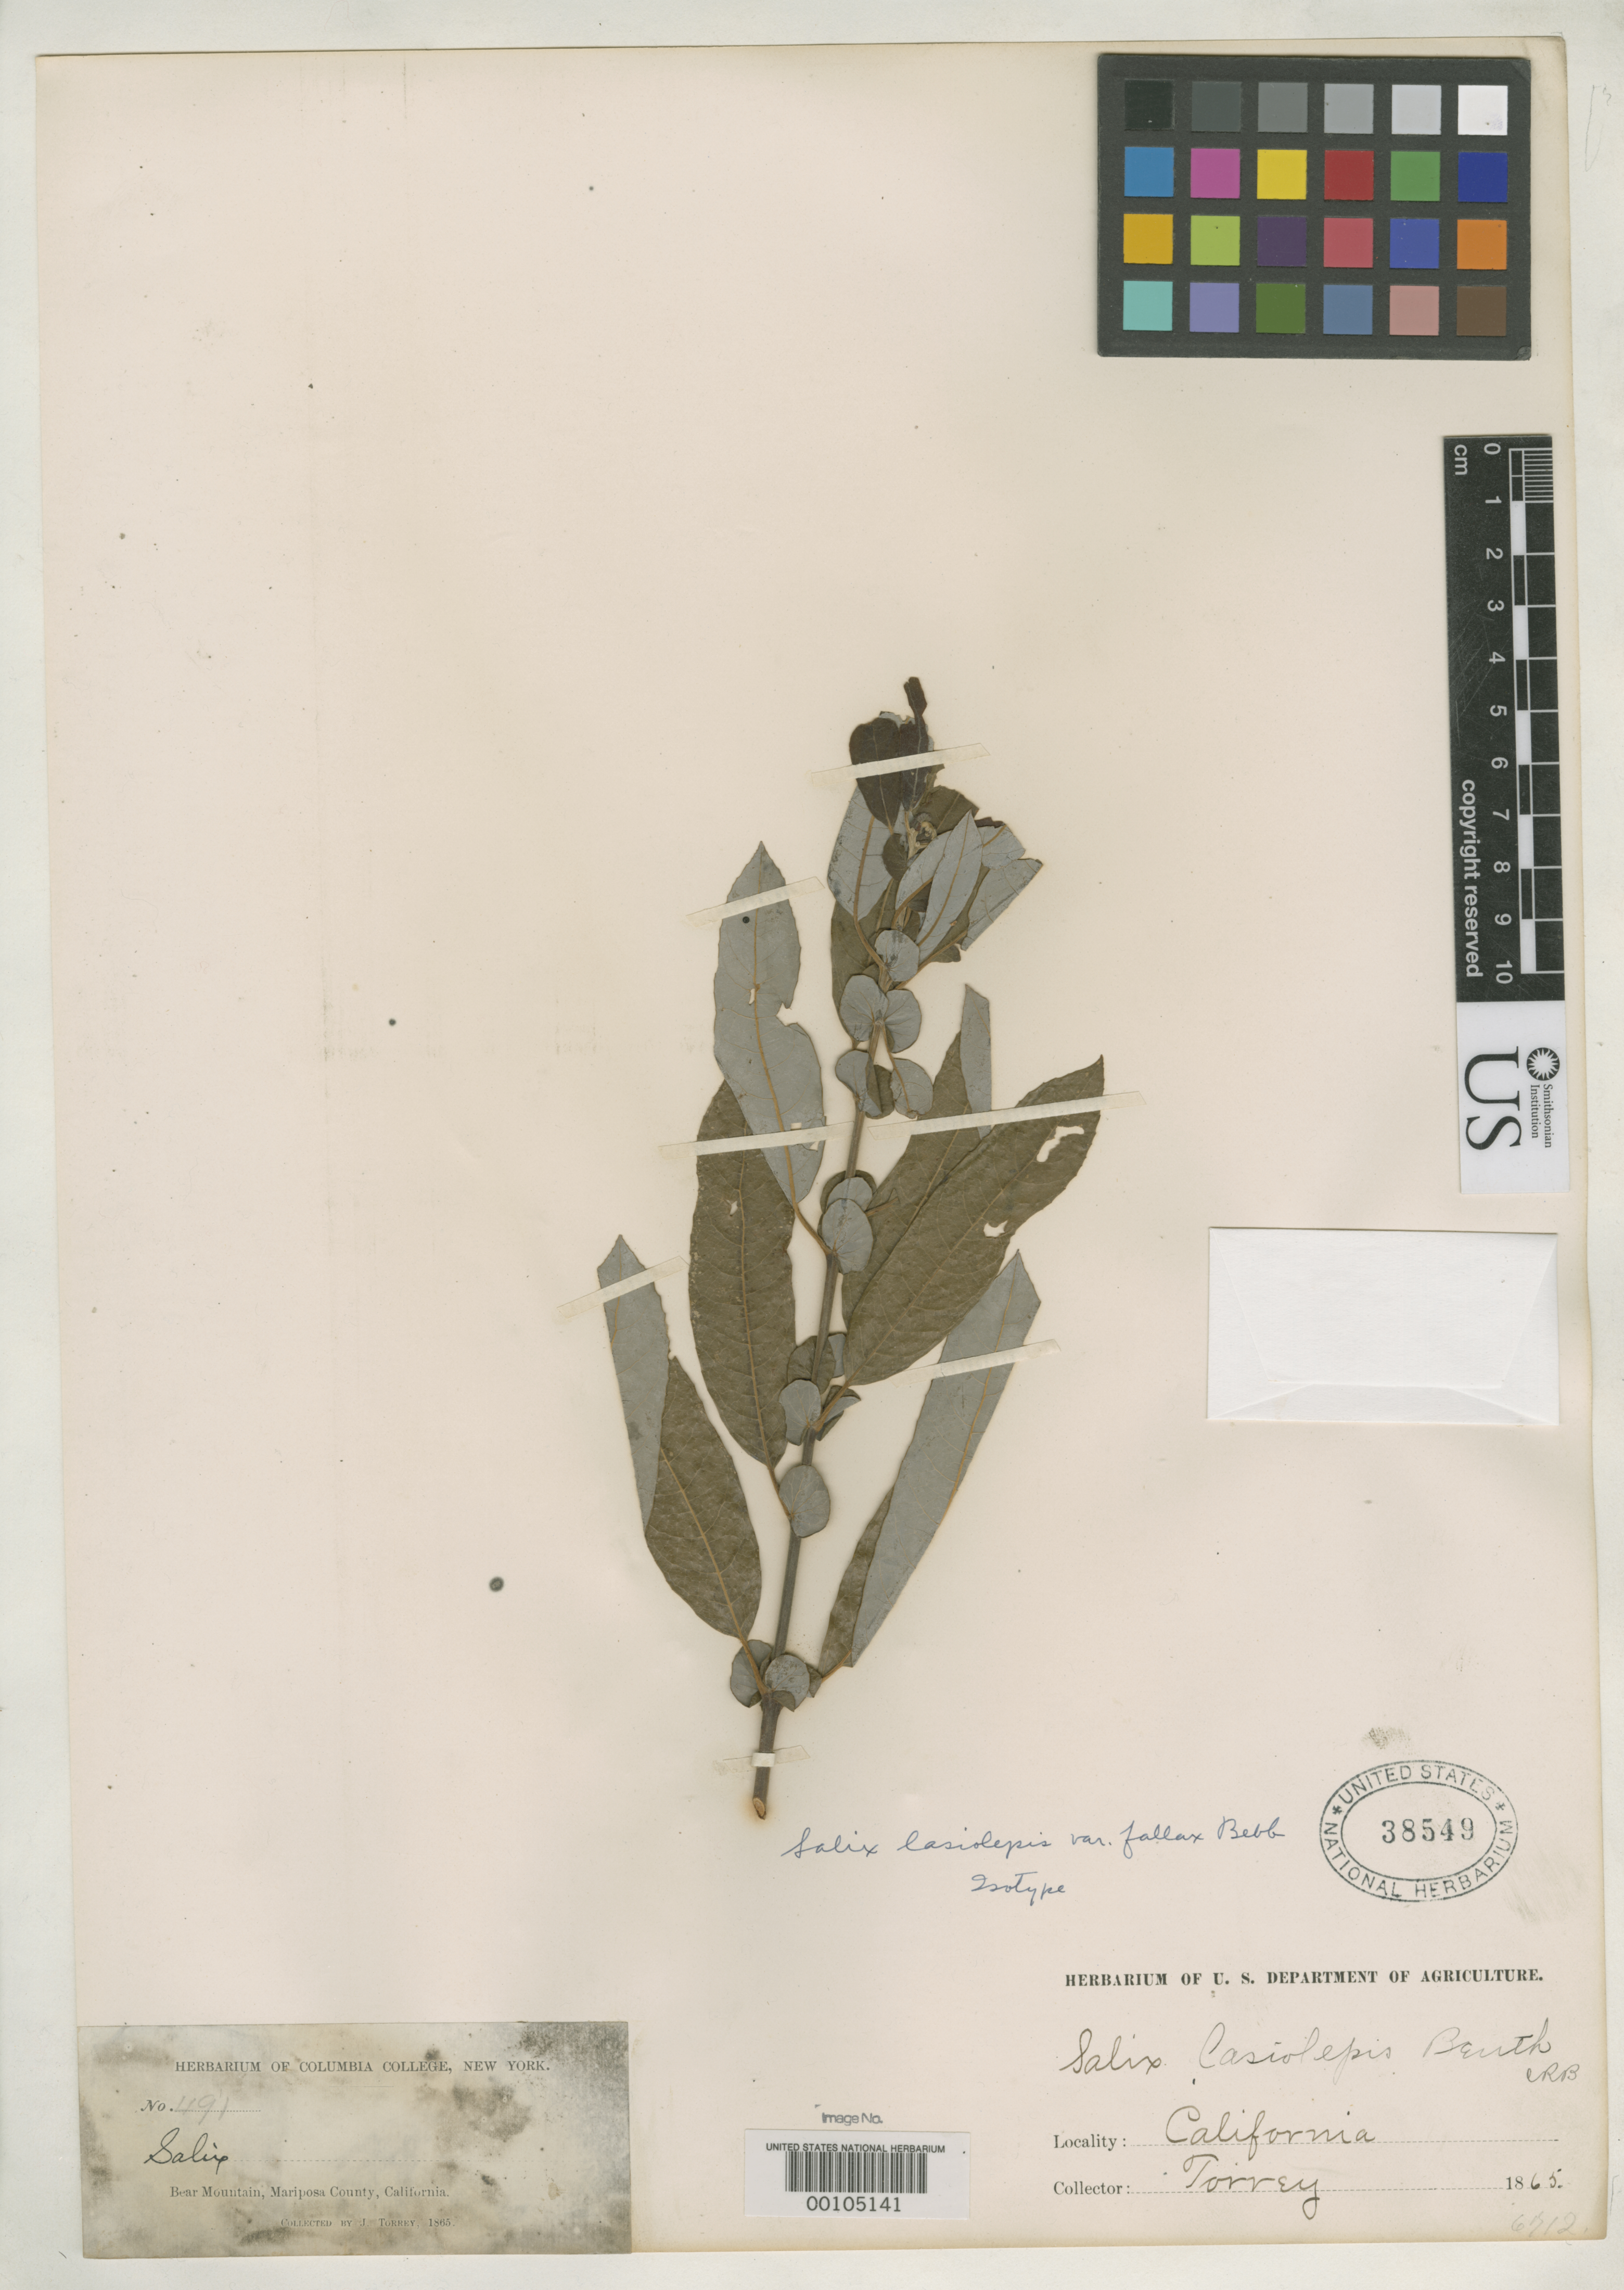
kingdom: Plantae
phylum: Tracheophyta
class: Magnoliopsida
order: Malpighiales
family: Salicaceae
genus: Salix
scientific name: Salix lasiolepis var. fallax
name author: Bebb in S. Watson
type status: Isotype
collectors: J. Torrey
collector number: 491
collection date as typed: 1865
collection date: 1865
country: United States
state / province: California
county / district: Mariposa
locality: Bear Mt.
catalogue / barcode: US 38549